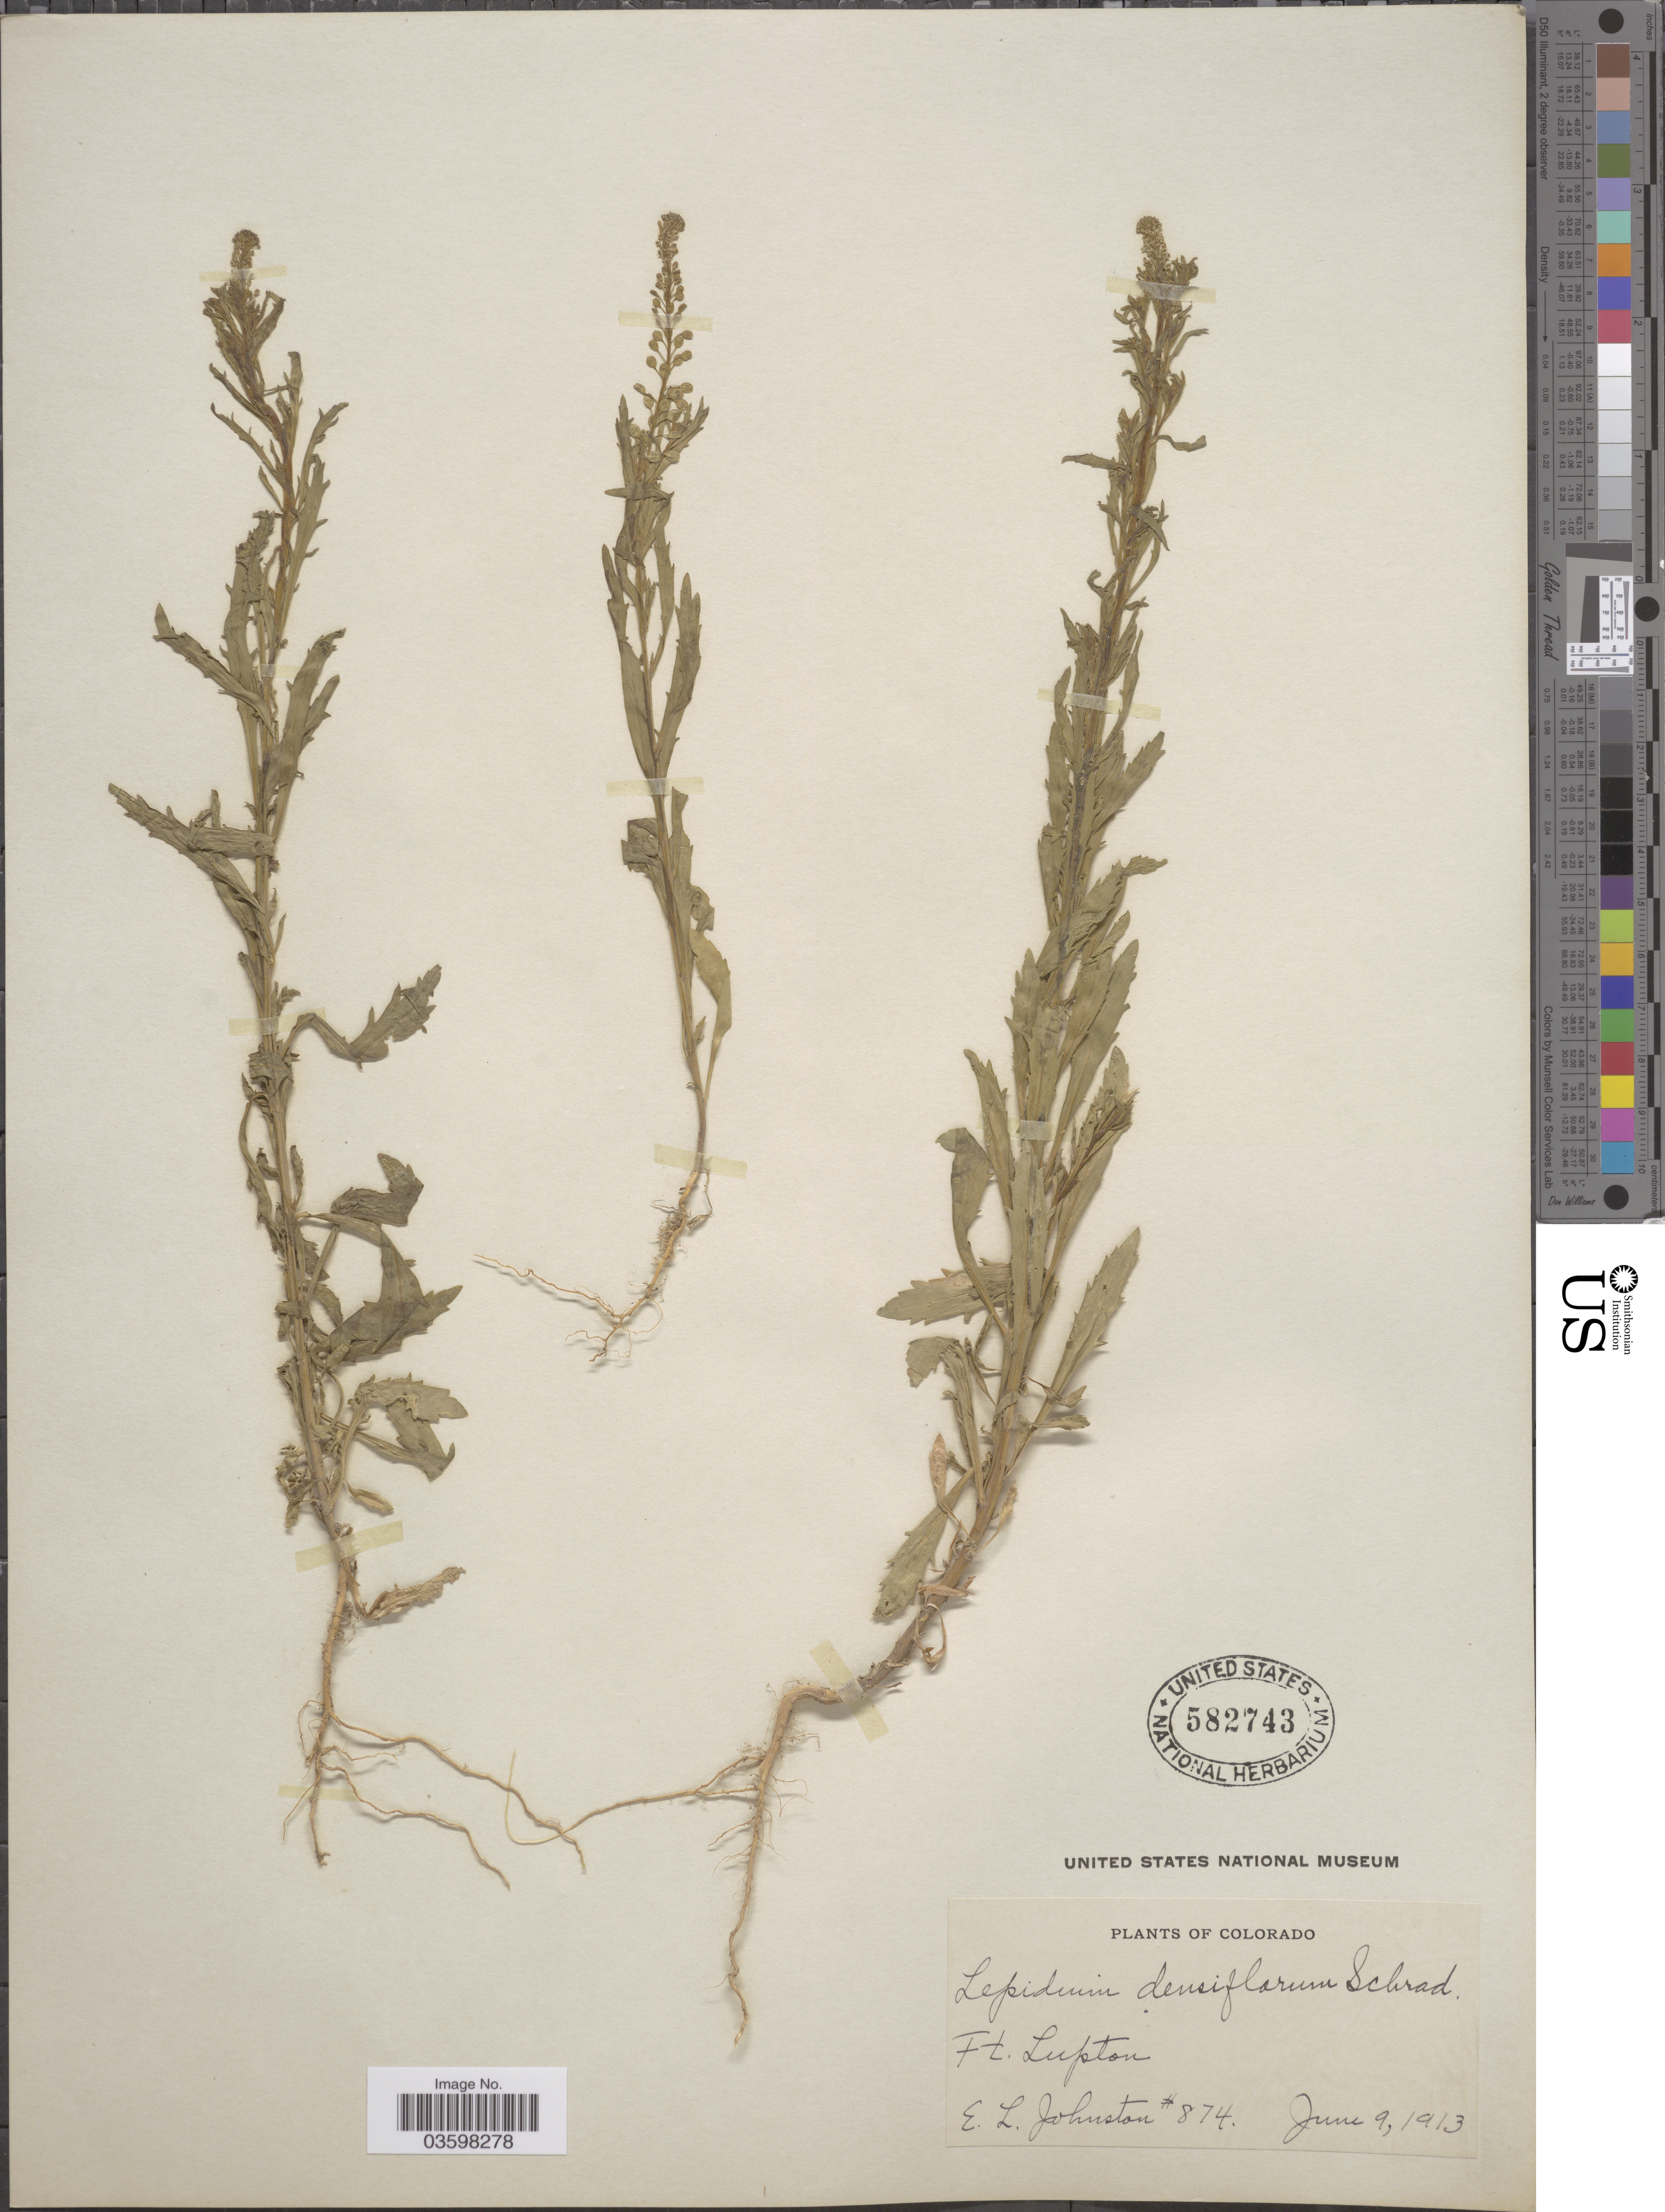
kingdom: Plantae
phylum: Tracheophyta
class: Magnoliopsida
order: Brassicales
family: Brassicaceae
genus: Lepidium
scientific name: Lepidium densiflorum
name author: Schrad.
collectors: E. L. Johnston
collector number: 874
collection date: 1913-06-09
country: United States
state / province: Colorado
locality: Ft. Lupton.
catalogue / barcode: US 582743